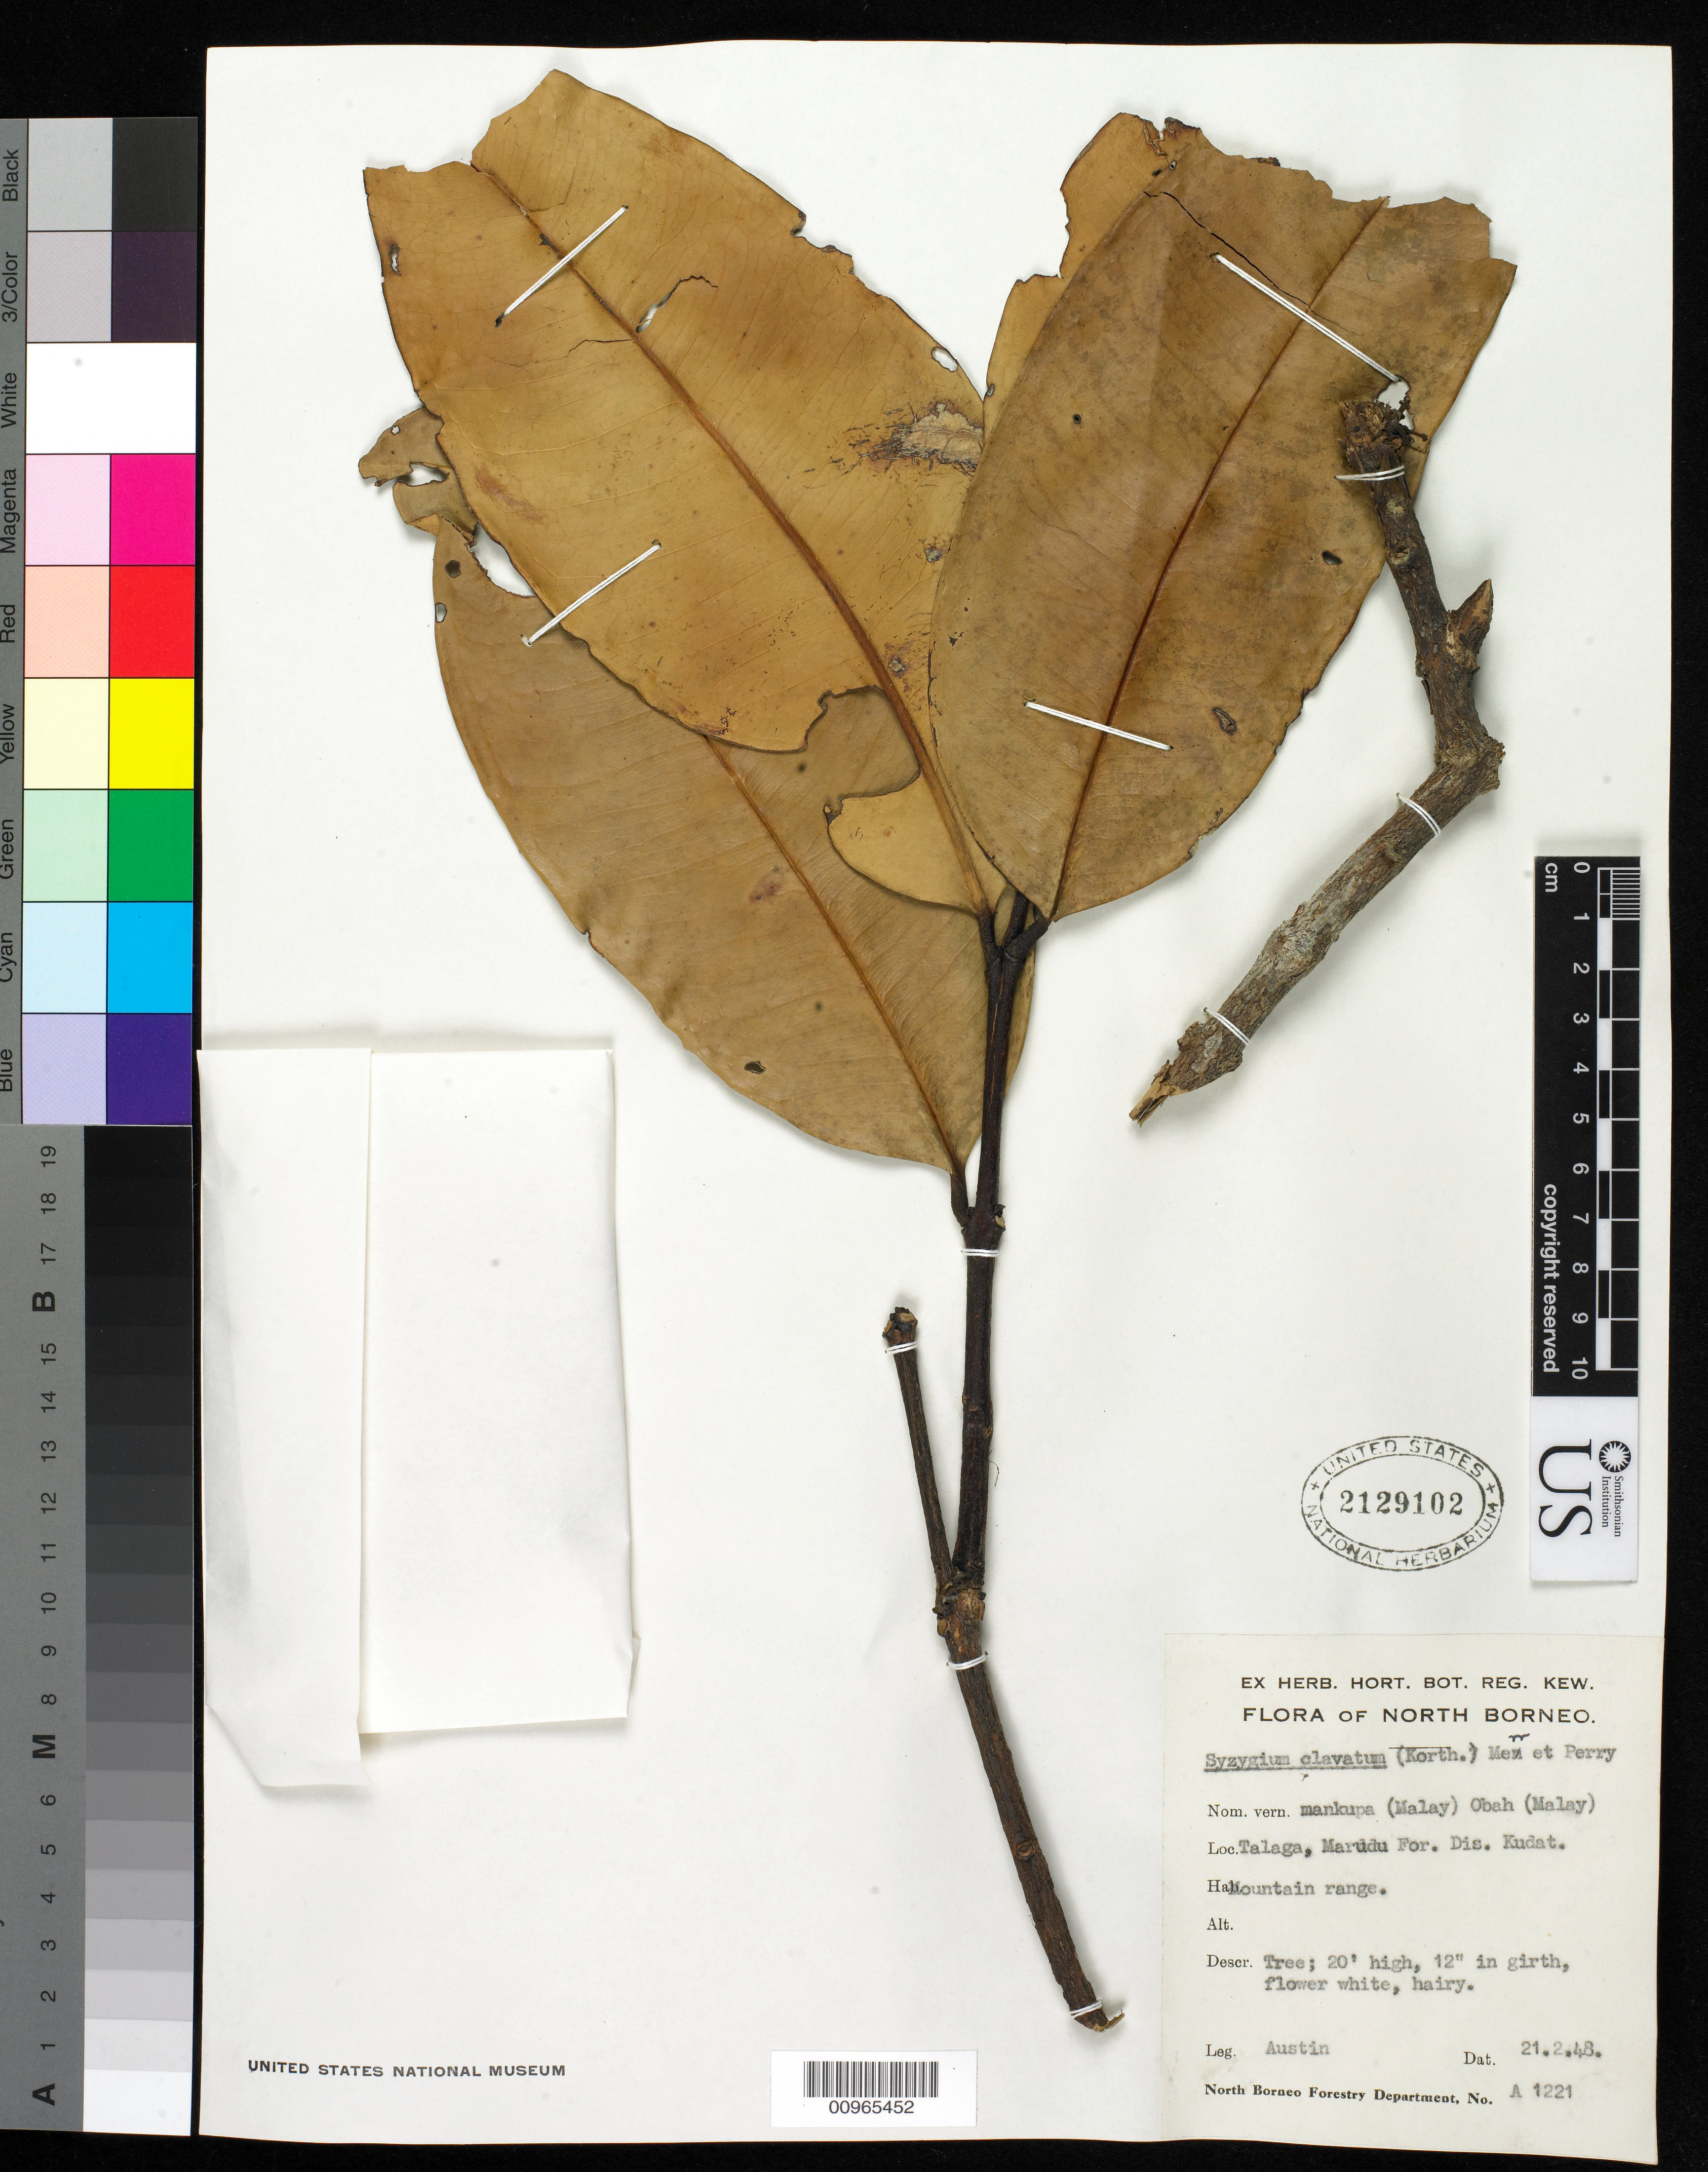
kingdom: Plantae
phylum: Tracheophyta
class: Magnoliopsida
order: Myrtales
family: Myrtaceae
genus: Syzygium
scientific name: Syzygium clavatum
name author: (Korth.) Merr. & Perr.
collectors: -. Austin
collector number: A1221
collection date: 1948-02-21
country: Malaysia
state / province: Sabah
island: Borneo I.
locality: Talaga, Marudu For. Dis. Kudat., North Borneo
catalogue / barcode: US 2129102